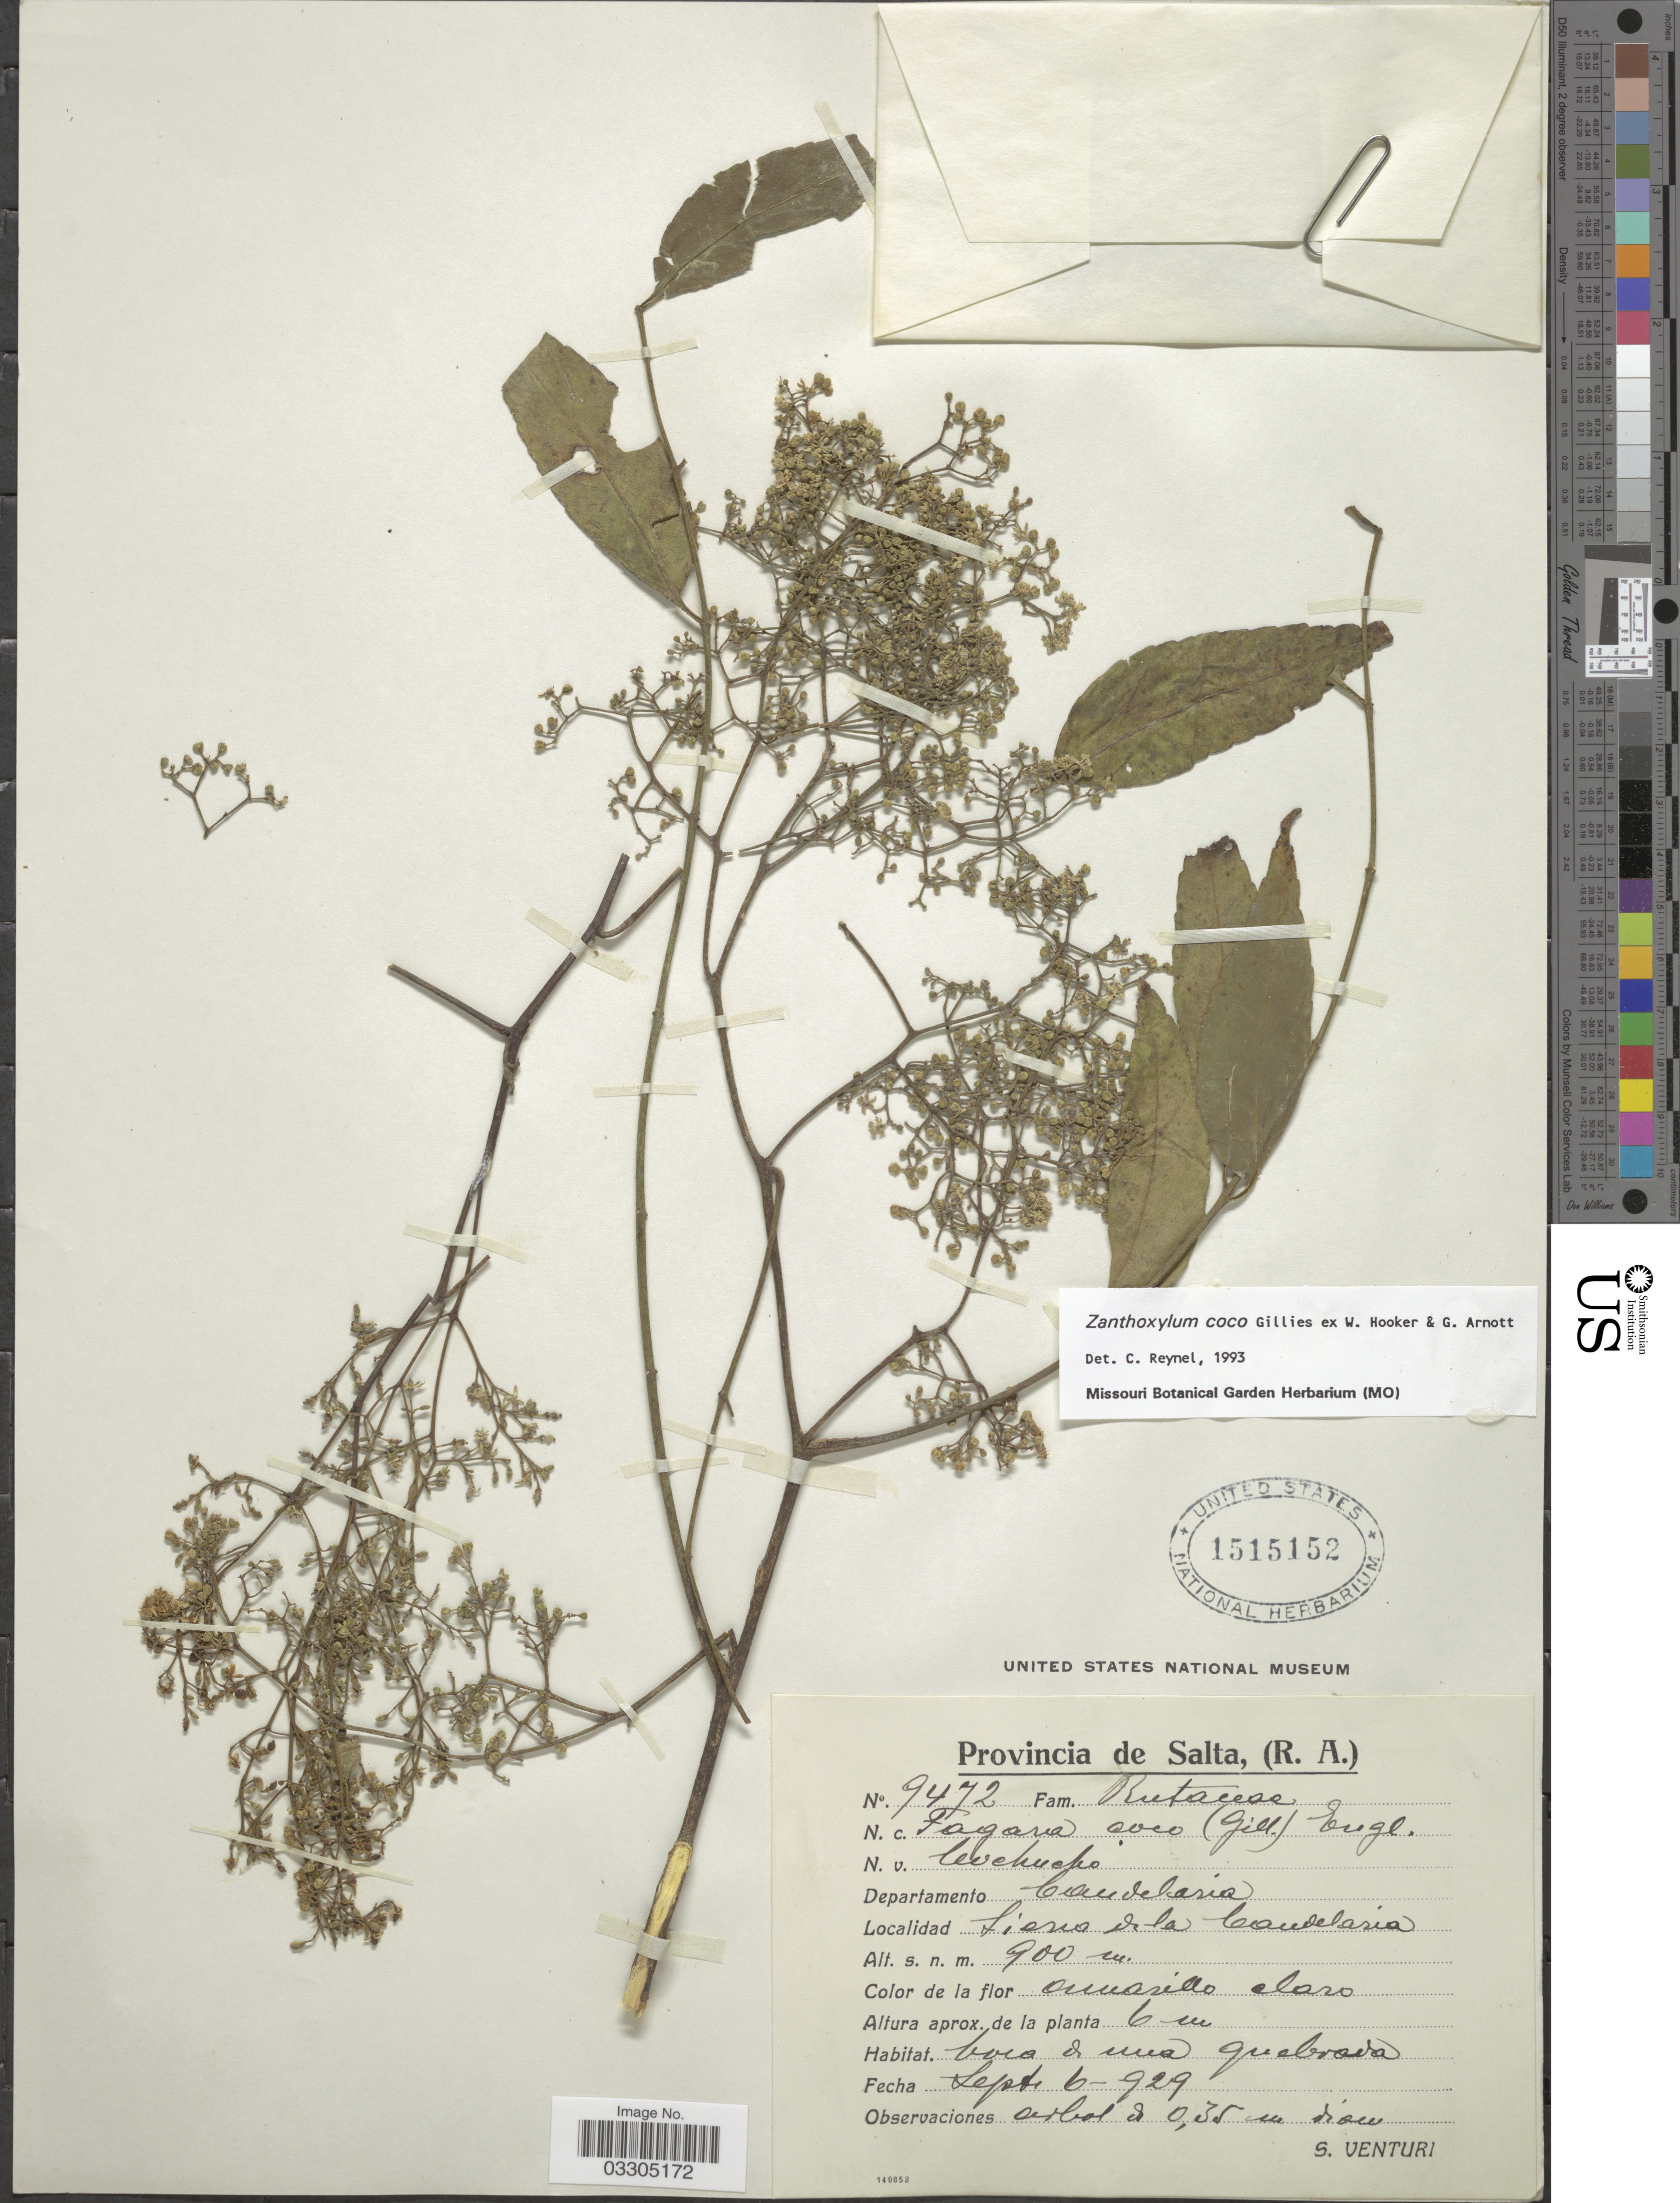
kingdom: Plantae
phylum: Tracheophyta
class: Magnoliopsida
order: Sapindales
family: Rutaceae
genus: Zanthoxylum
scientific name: Zanthoxylum coco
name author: Hook. & Arn.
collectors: S. Venturi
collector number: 9472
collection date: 1929-09-06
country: Argentina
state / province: Salta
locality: Departamento Candelaria, Sierra de la Candelaria.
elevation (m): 900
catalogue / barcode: US 1515152